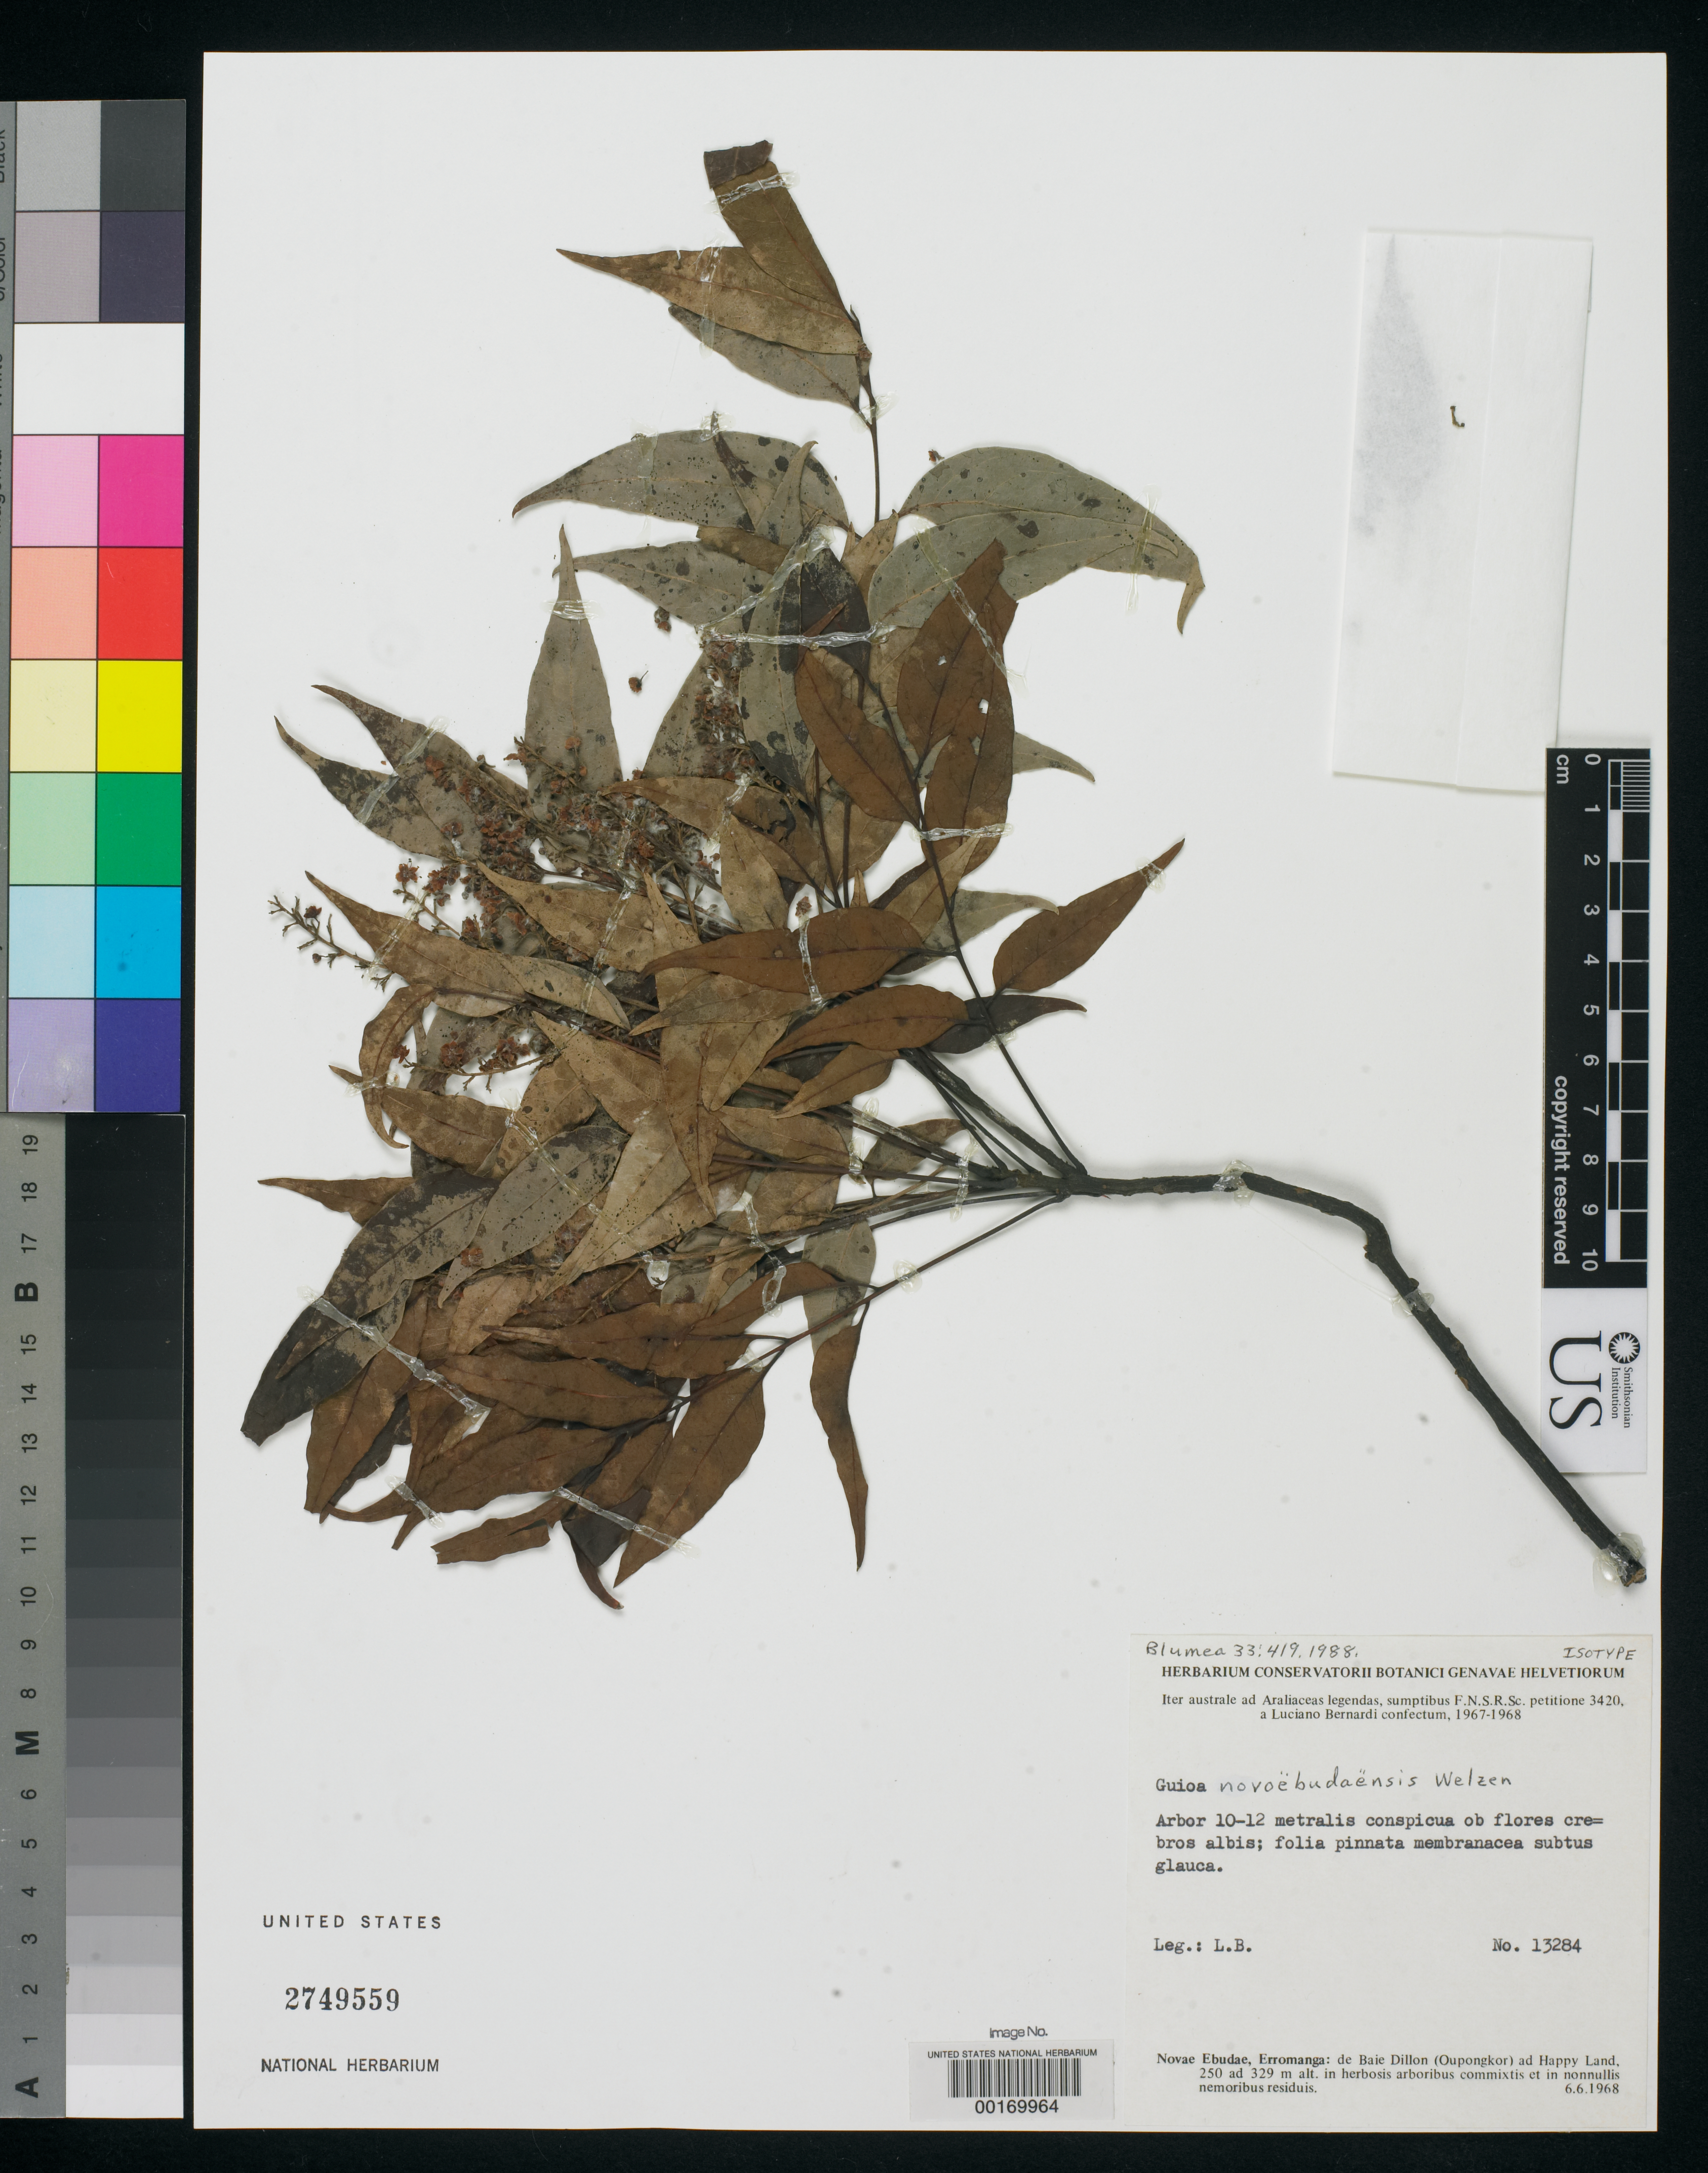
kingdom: Plantae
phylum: Tracheophyta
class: Magnoliopsida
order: Sapindales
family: Sapindaceae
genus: Guioa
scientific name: Guioa novoebudaensis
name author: Welzen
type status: Isotype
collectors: L. Bernandi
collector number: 13284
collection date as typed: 06 Jun 1968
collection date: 1968-06-06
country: Vanuatu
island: Erromango [Eromanga]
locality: De Baje Dillon (oupongkor) ad Happy Land.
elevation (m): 250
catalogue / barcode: US 2749559